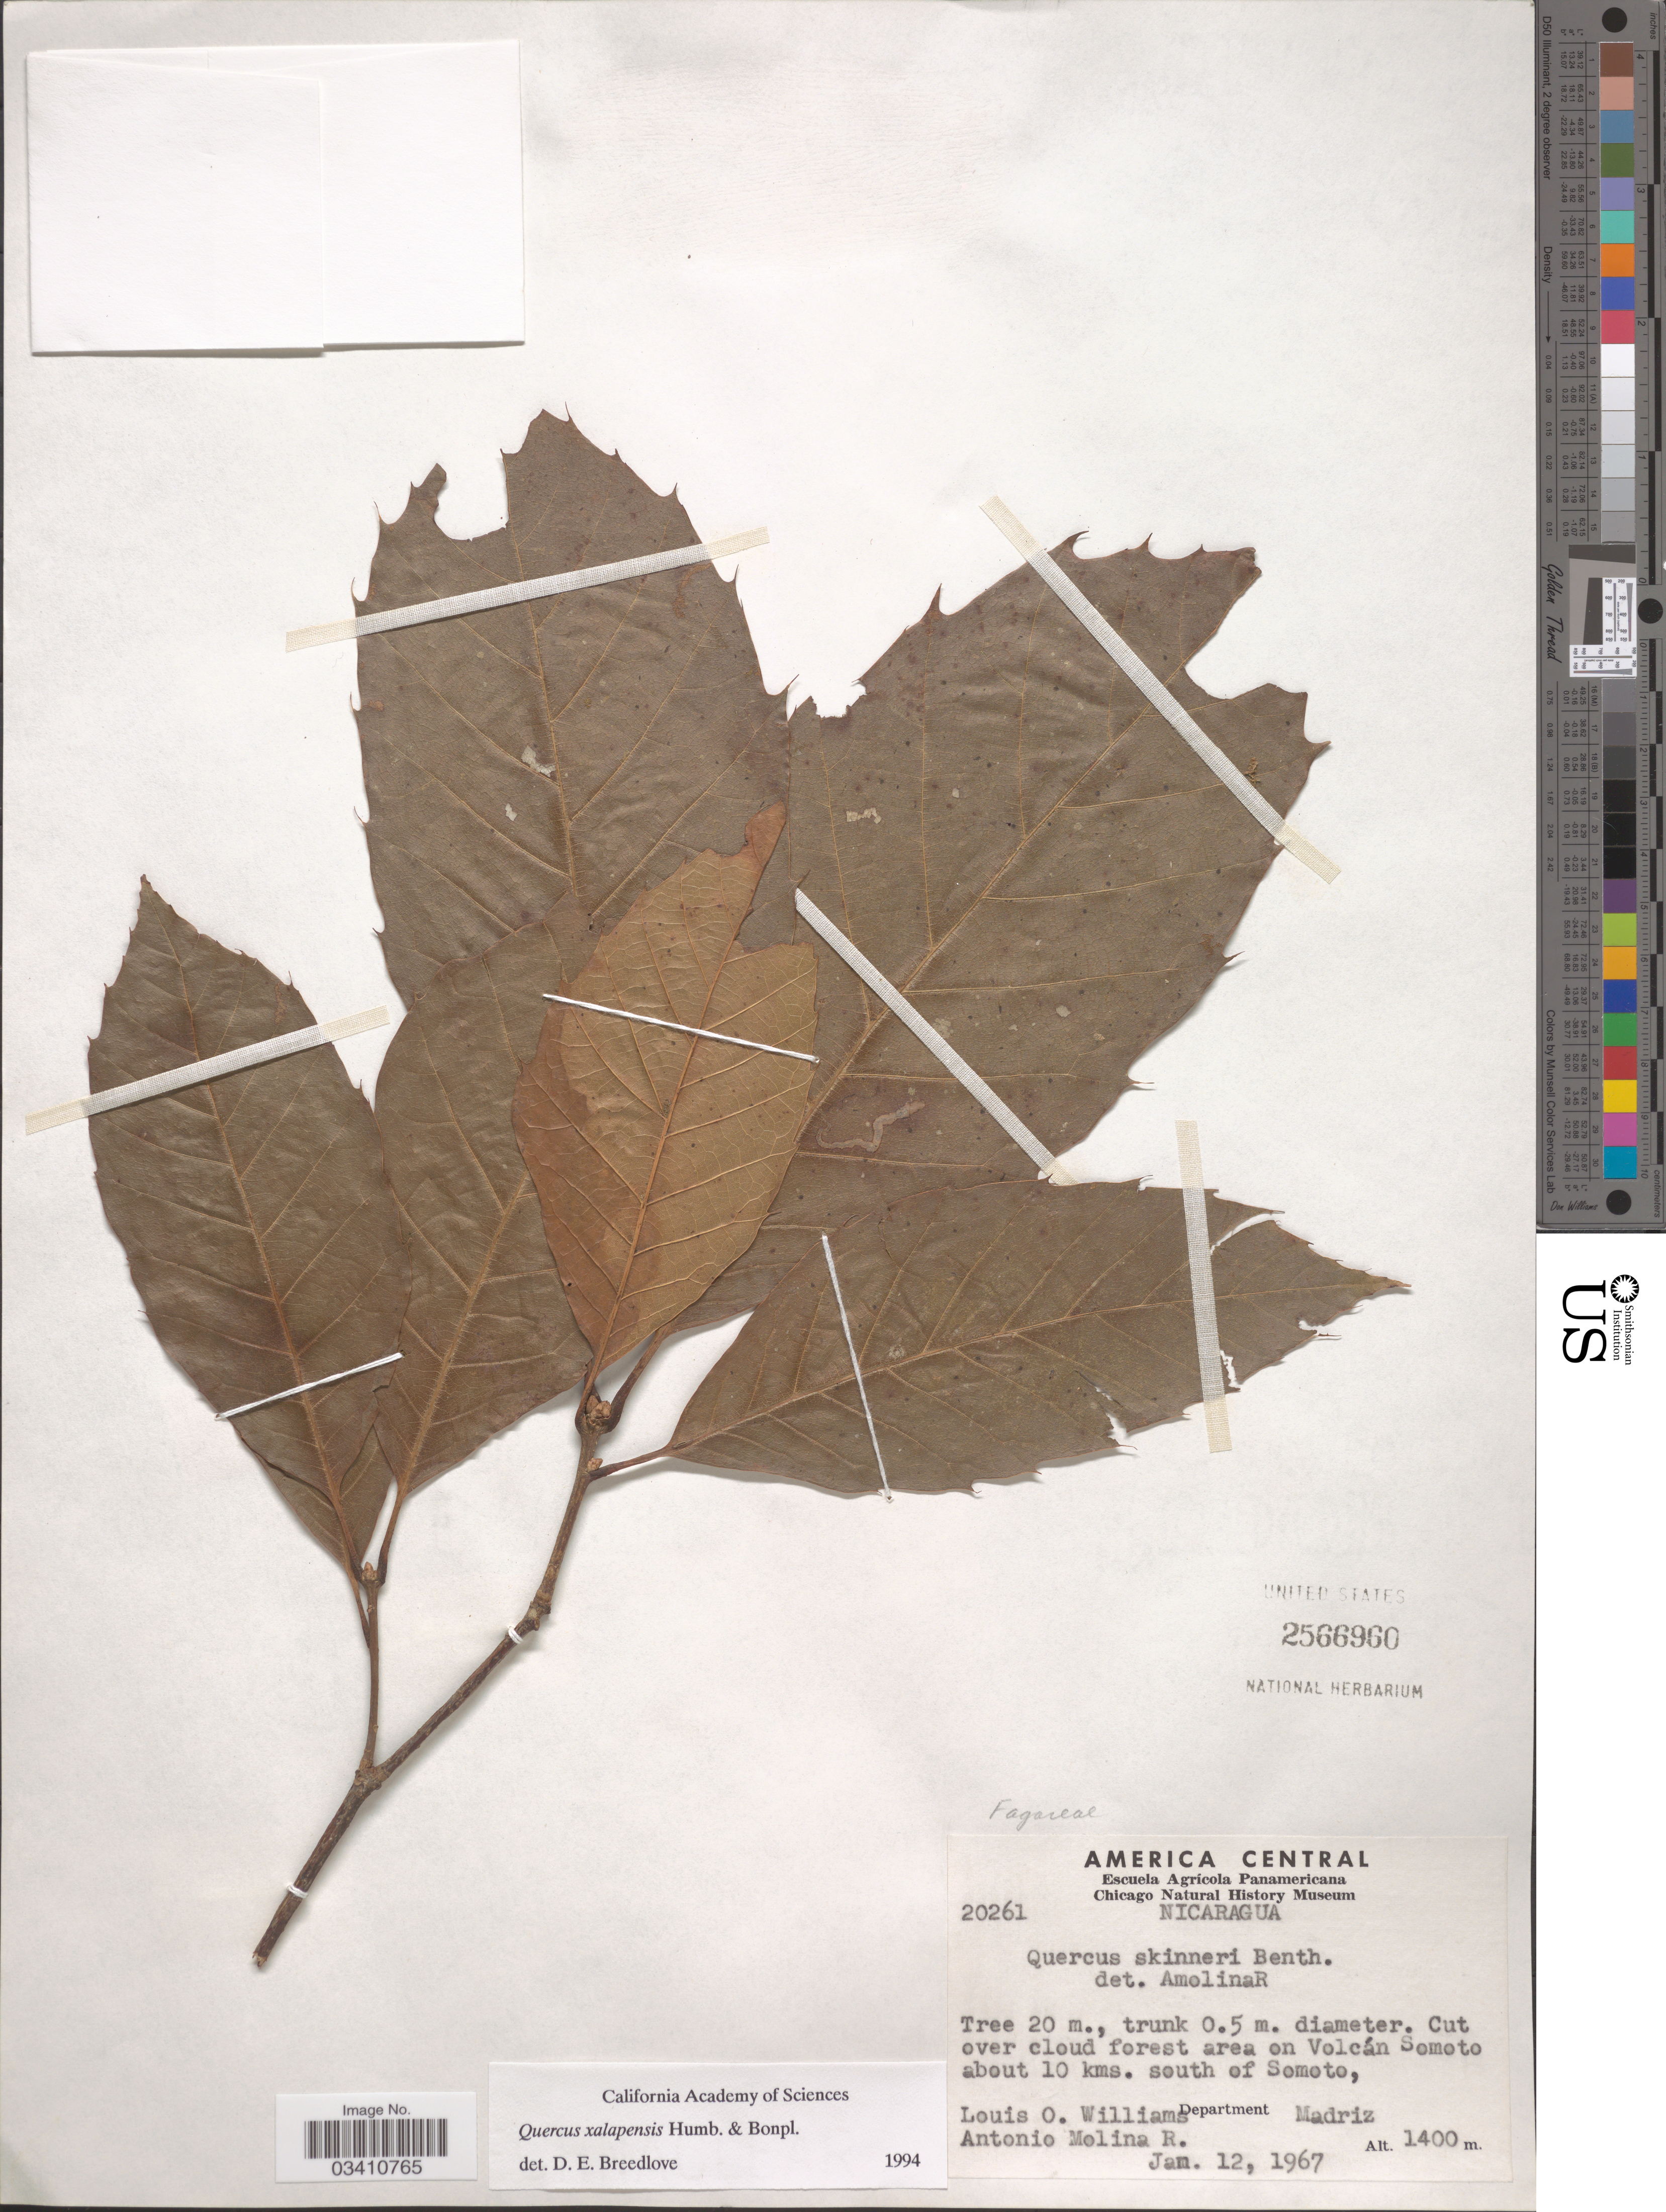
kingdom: Plantae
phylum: Tracheophyta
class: Magnoliopsida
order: Fagales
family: Fagaceae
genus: Quercus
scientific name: Quercus xalapensis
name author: Bonpl.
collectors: L. O. Williams & A. Molina R.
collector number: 20261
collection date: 1967-01-12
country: Nicaragua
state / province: Madriz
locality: Volcán Somoto about 10 kms. south of Somoto, Department Madriz.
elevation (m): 1400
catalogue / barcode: US 2566960